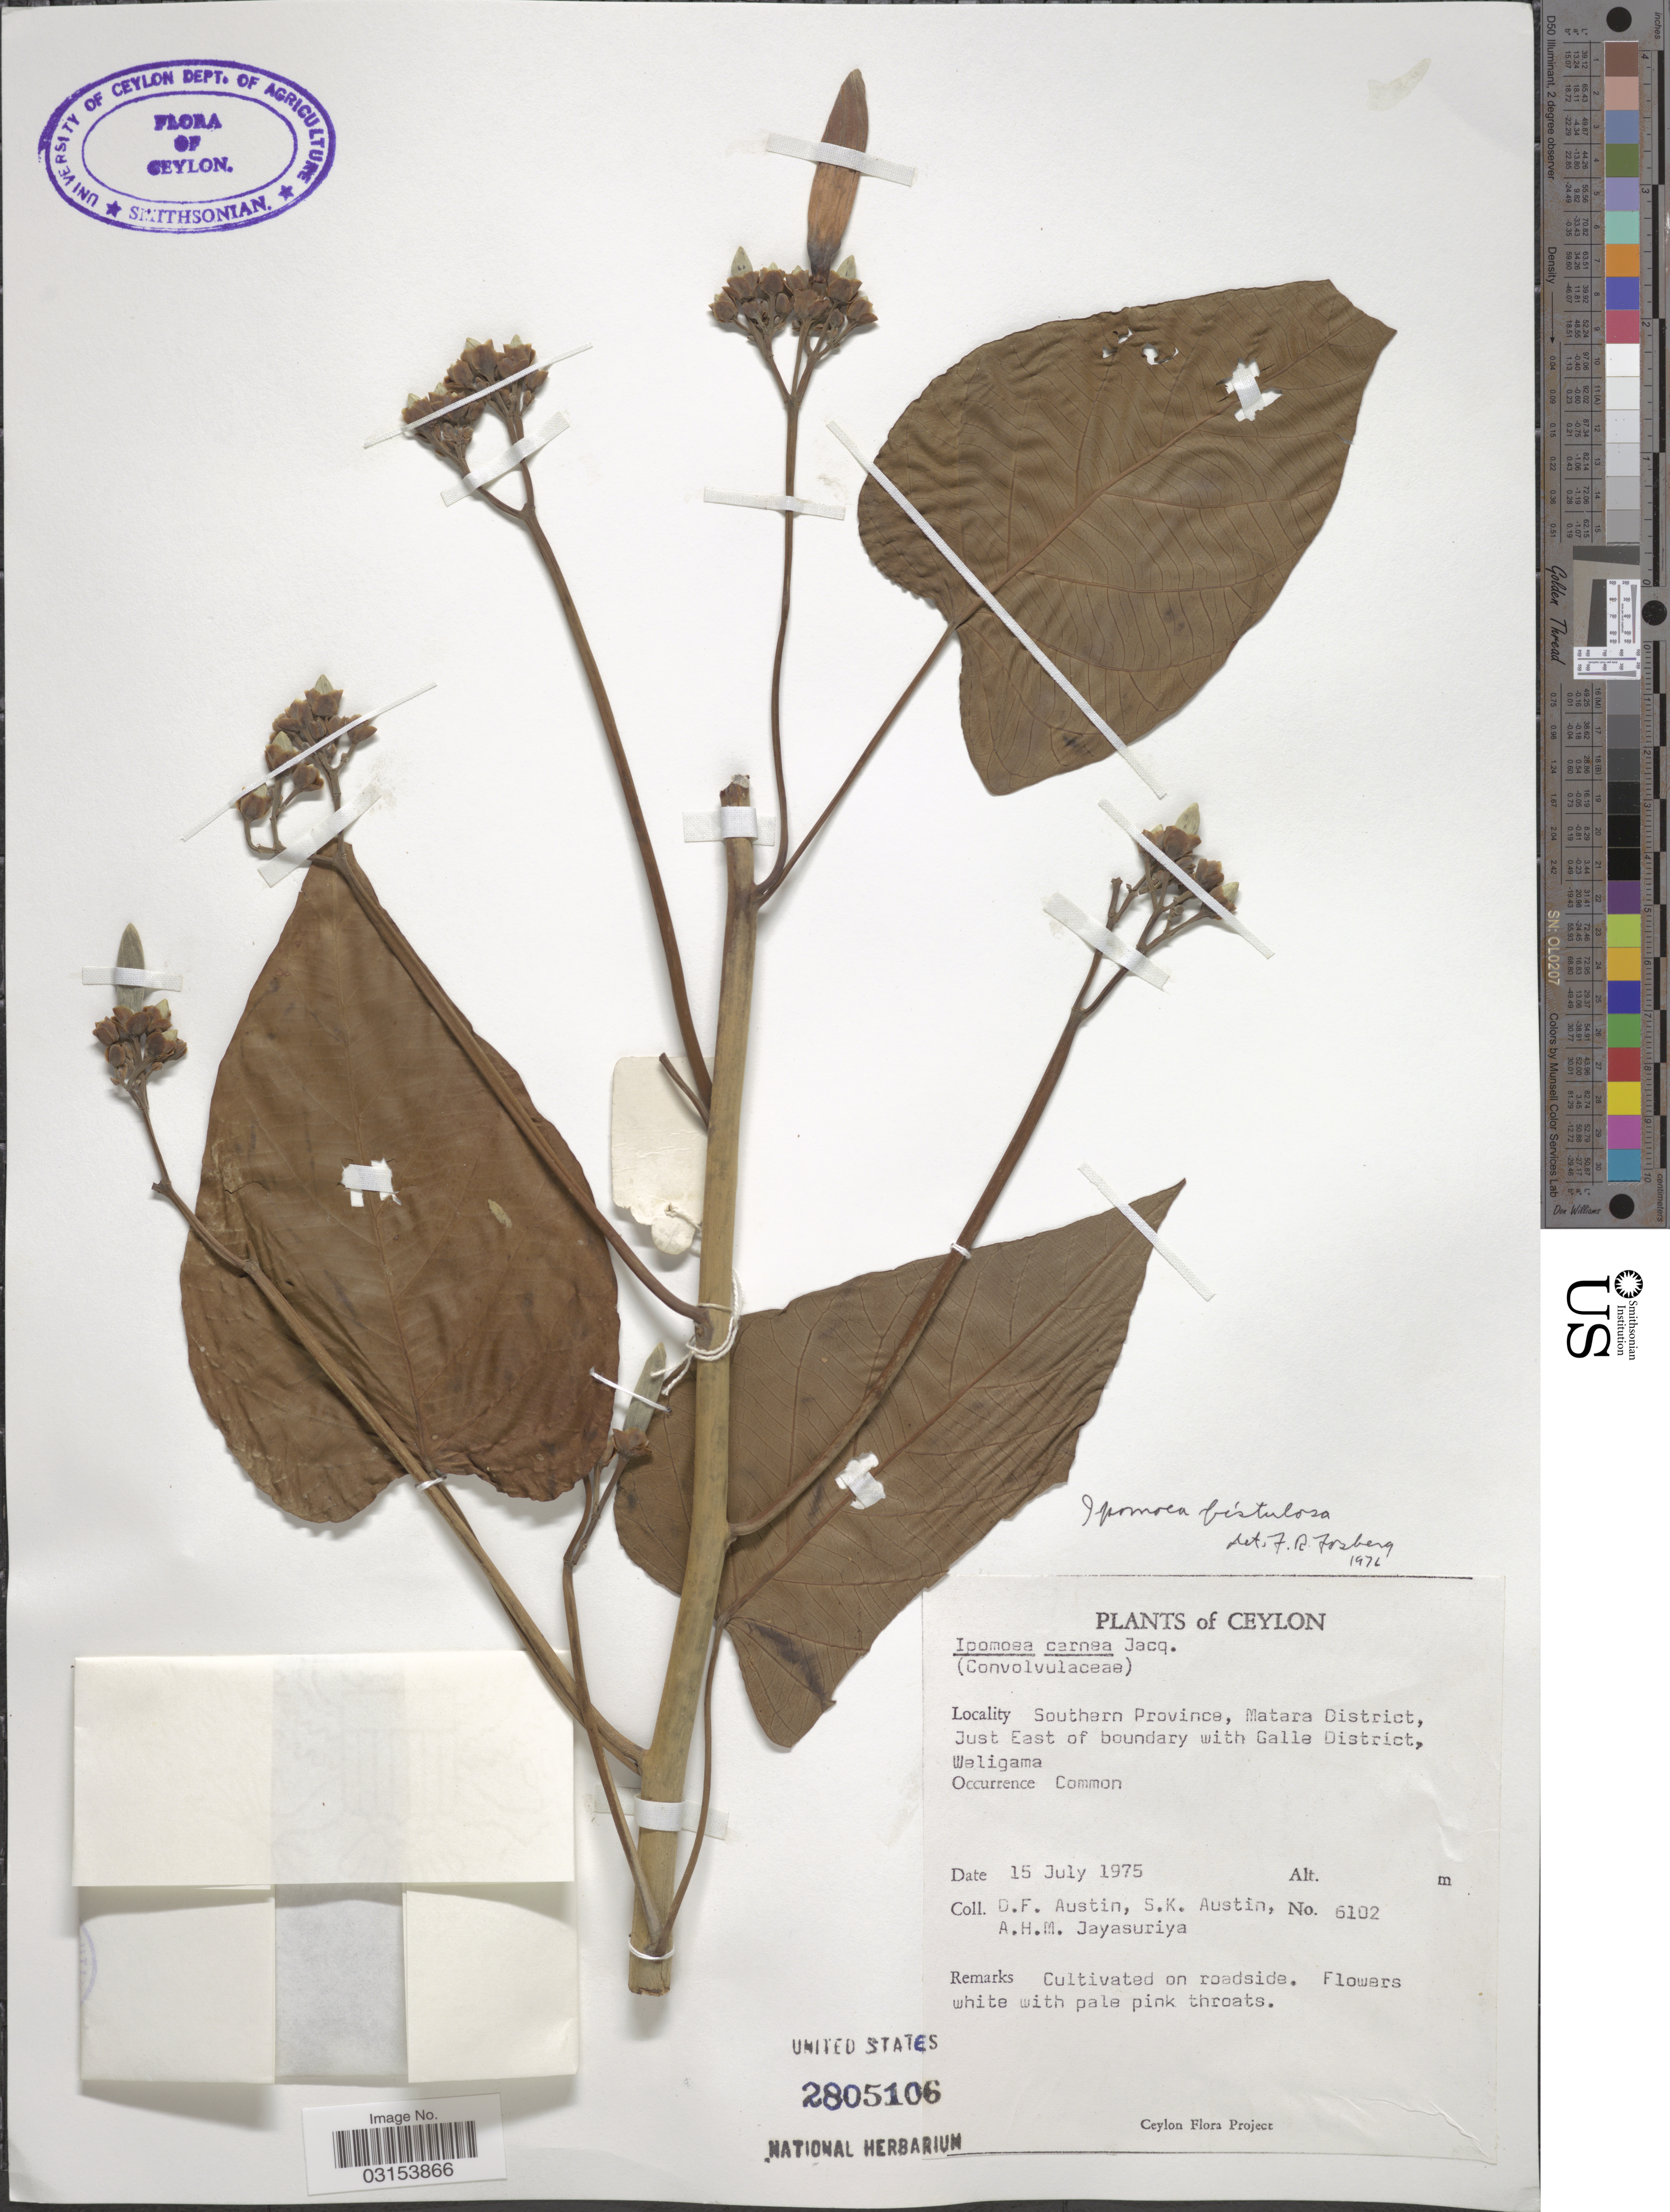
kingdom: Plantae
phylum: Tracheophyta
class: Magnoliopsida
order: Solanales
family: Convolvulaceae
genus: Ipomoea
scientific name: Ipomoea fistulosa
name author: Mart. ex Choisy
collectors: D. Austin, S. Austin & A. H. Jayasuriya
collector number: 6102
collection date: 1975-07-15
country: Sri Lanka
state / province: Southern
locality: Ceylon. Matara District, Just East of boundary with Galle District, Weligama.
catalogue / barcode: US 2805106